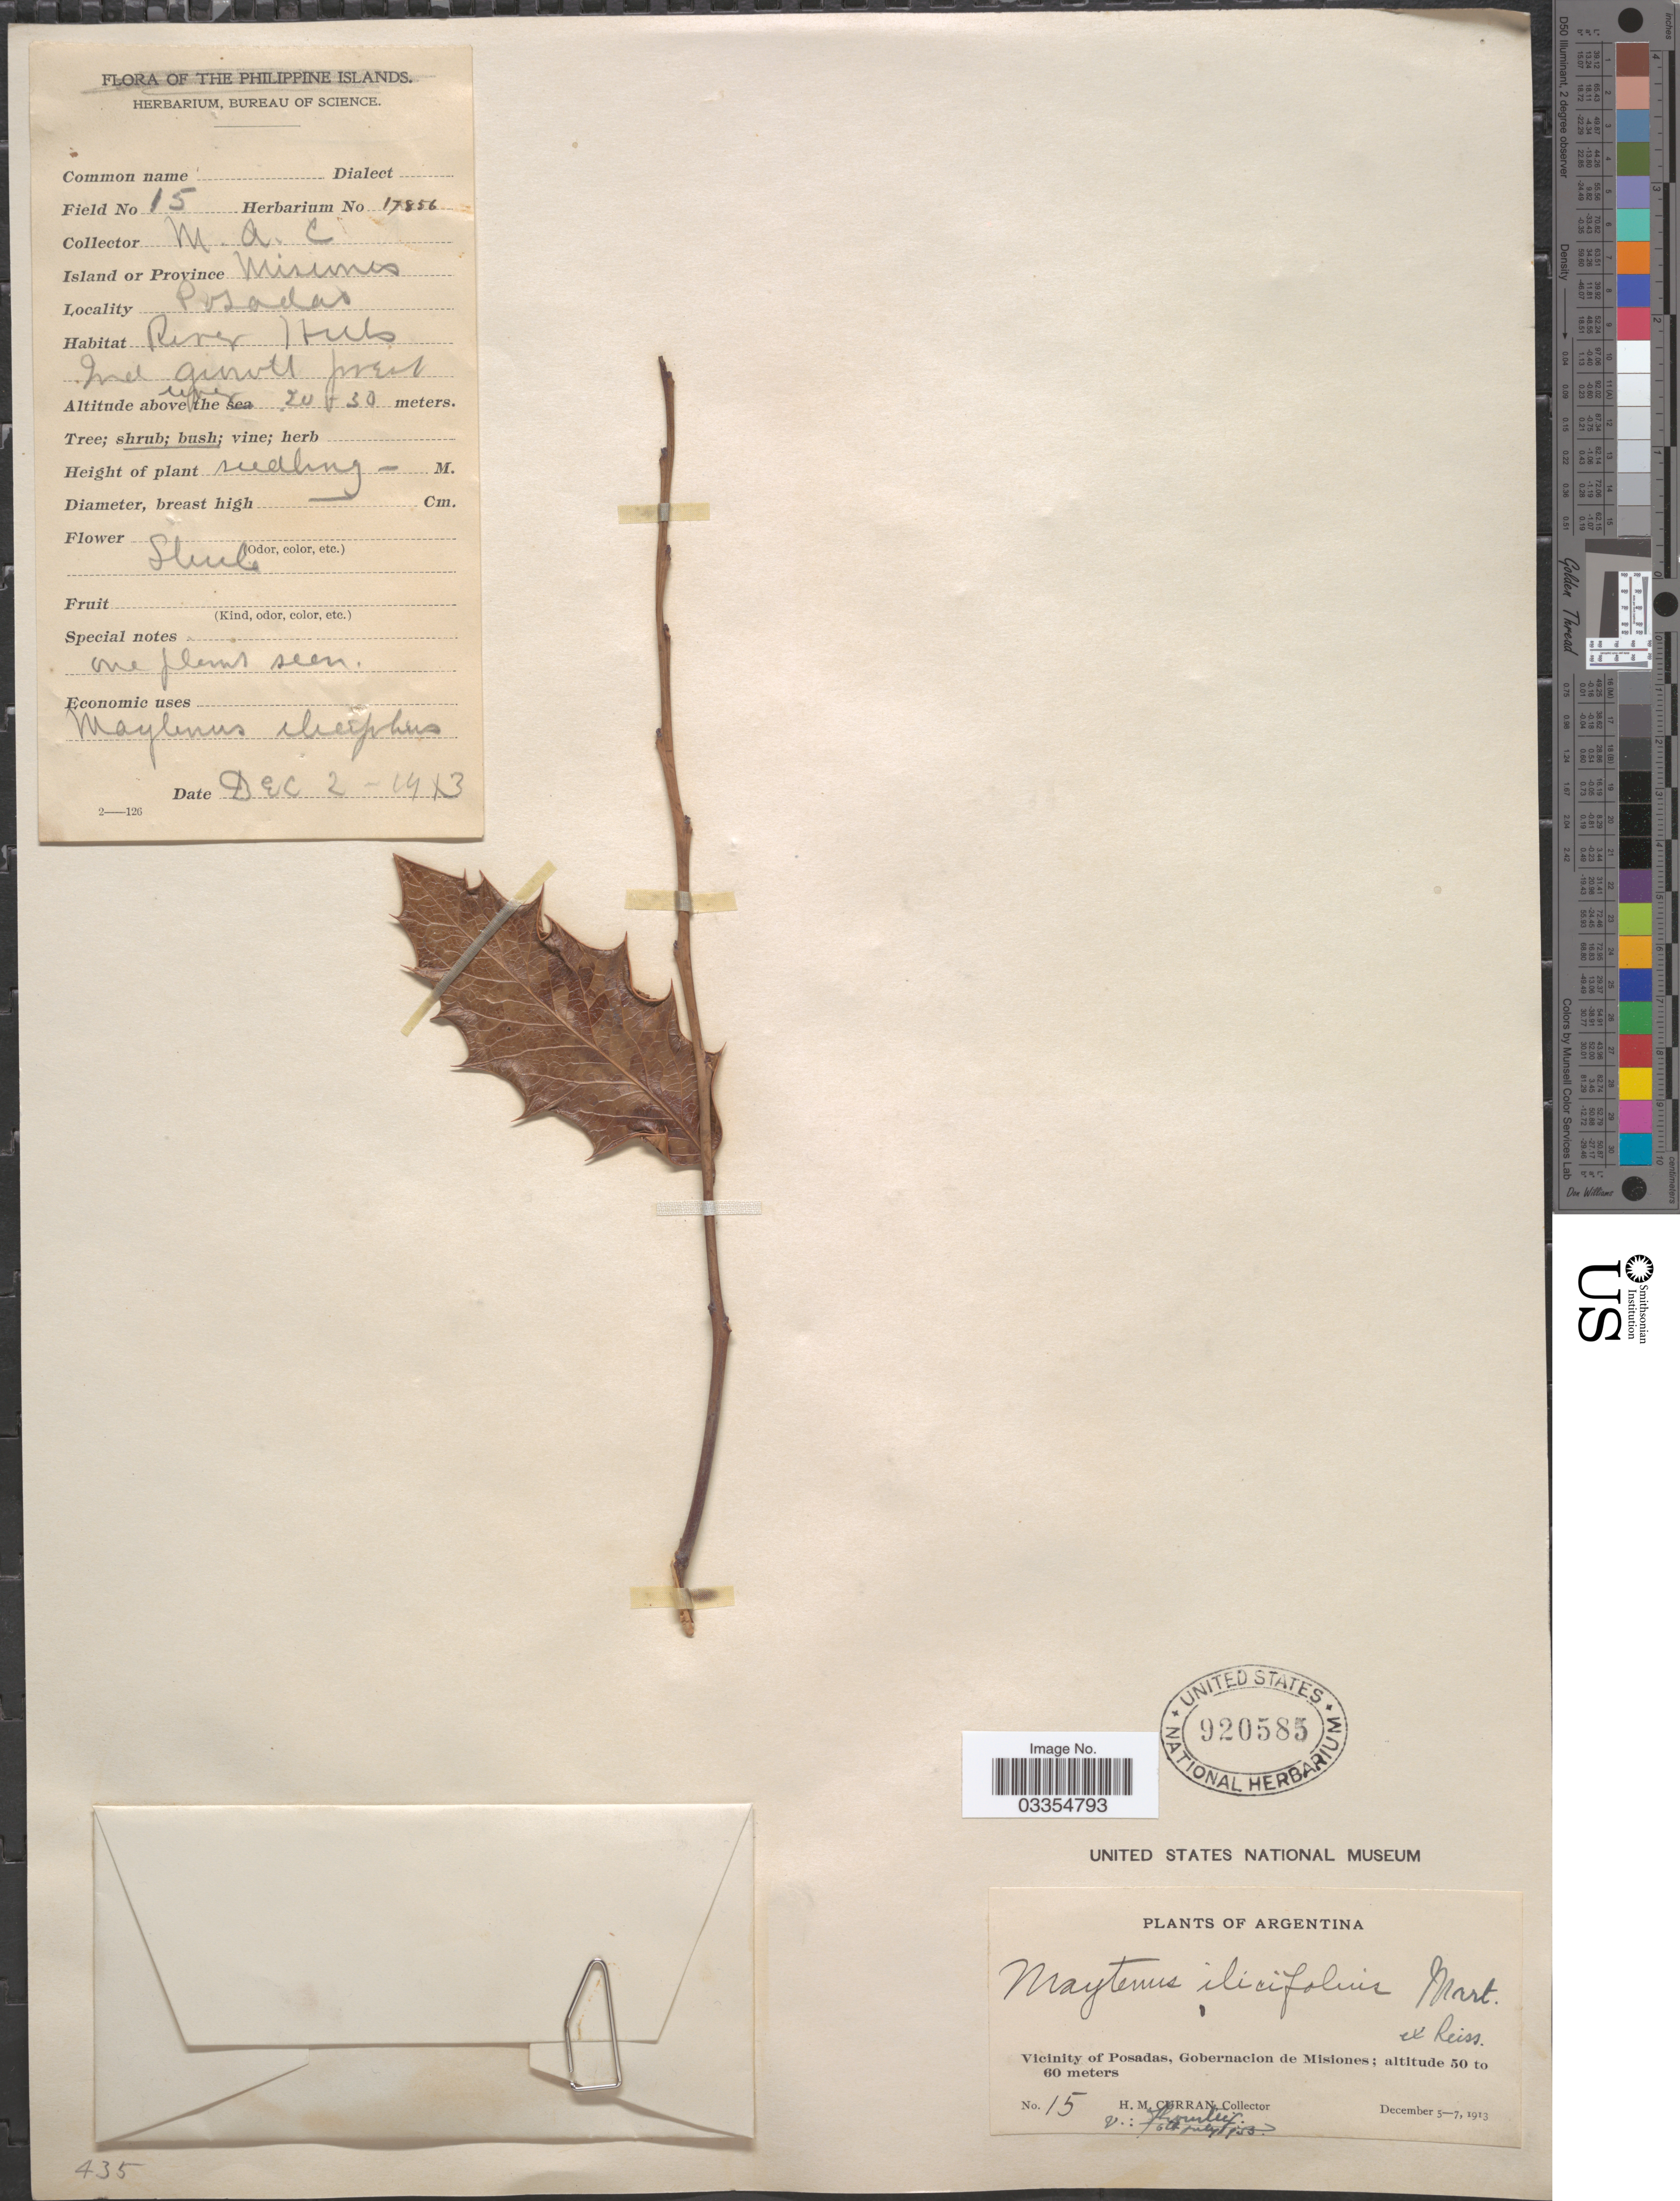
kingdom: Plantae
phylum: Tracheophyta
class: Magnoliopsida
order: Celastrales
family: Celastraceae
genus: Maytenus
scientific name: Maytenus ilicifolia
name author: (Schrad.) Planch.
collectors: H. M. Curran & M. A. C.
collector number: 15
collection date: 1913-12-02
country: Argentina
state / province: Misiones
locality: Vicinity of Posadas, Gobernacion de Misiones.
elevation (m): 20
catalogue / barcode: US 920585